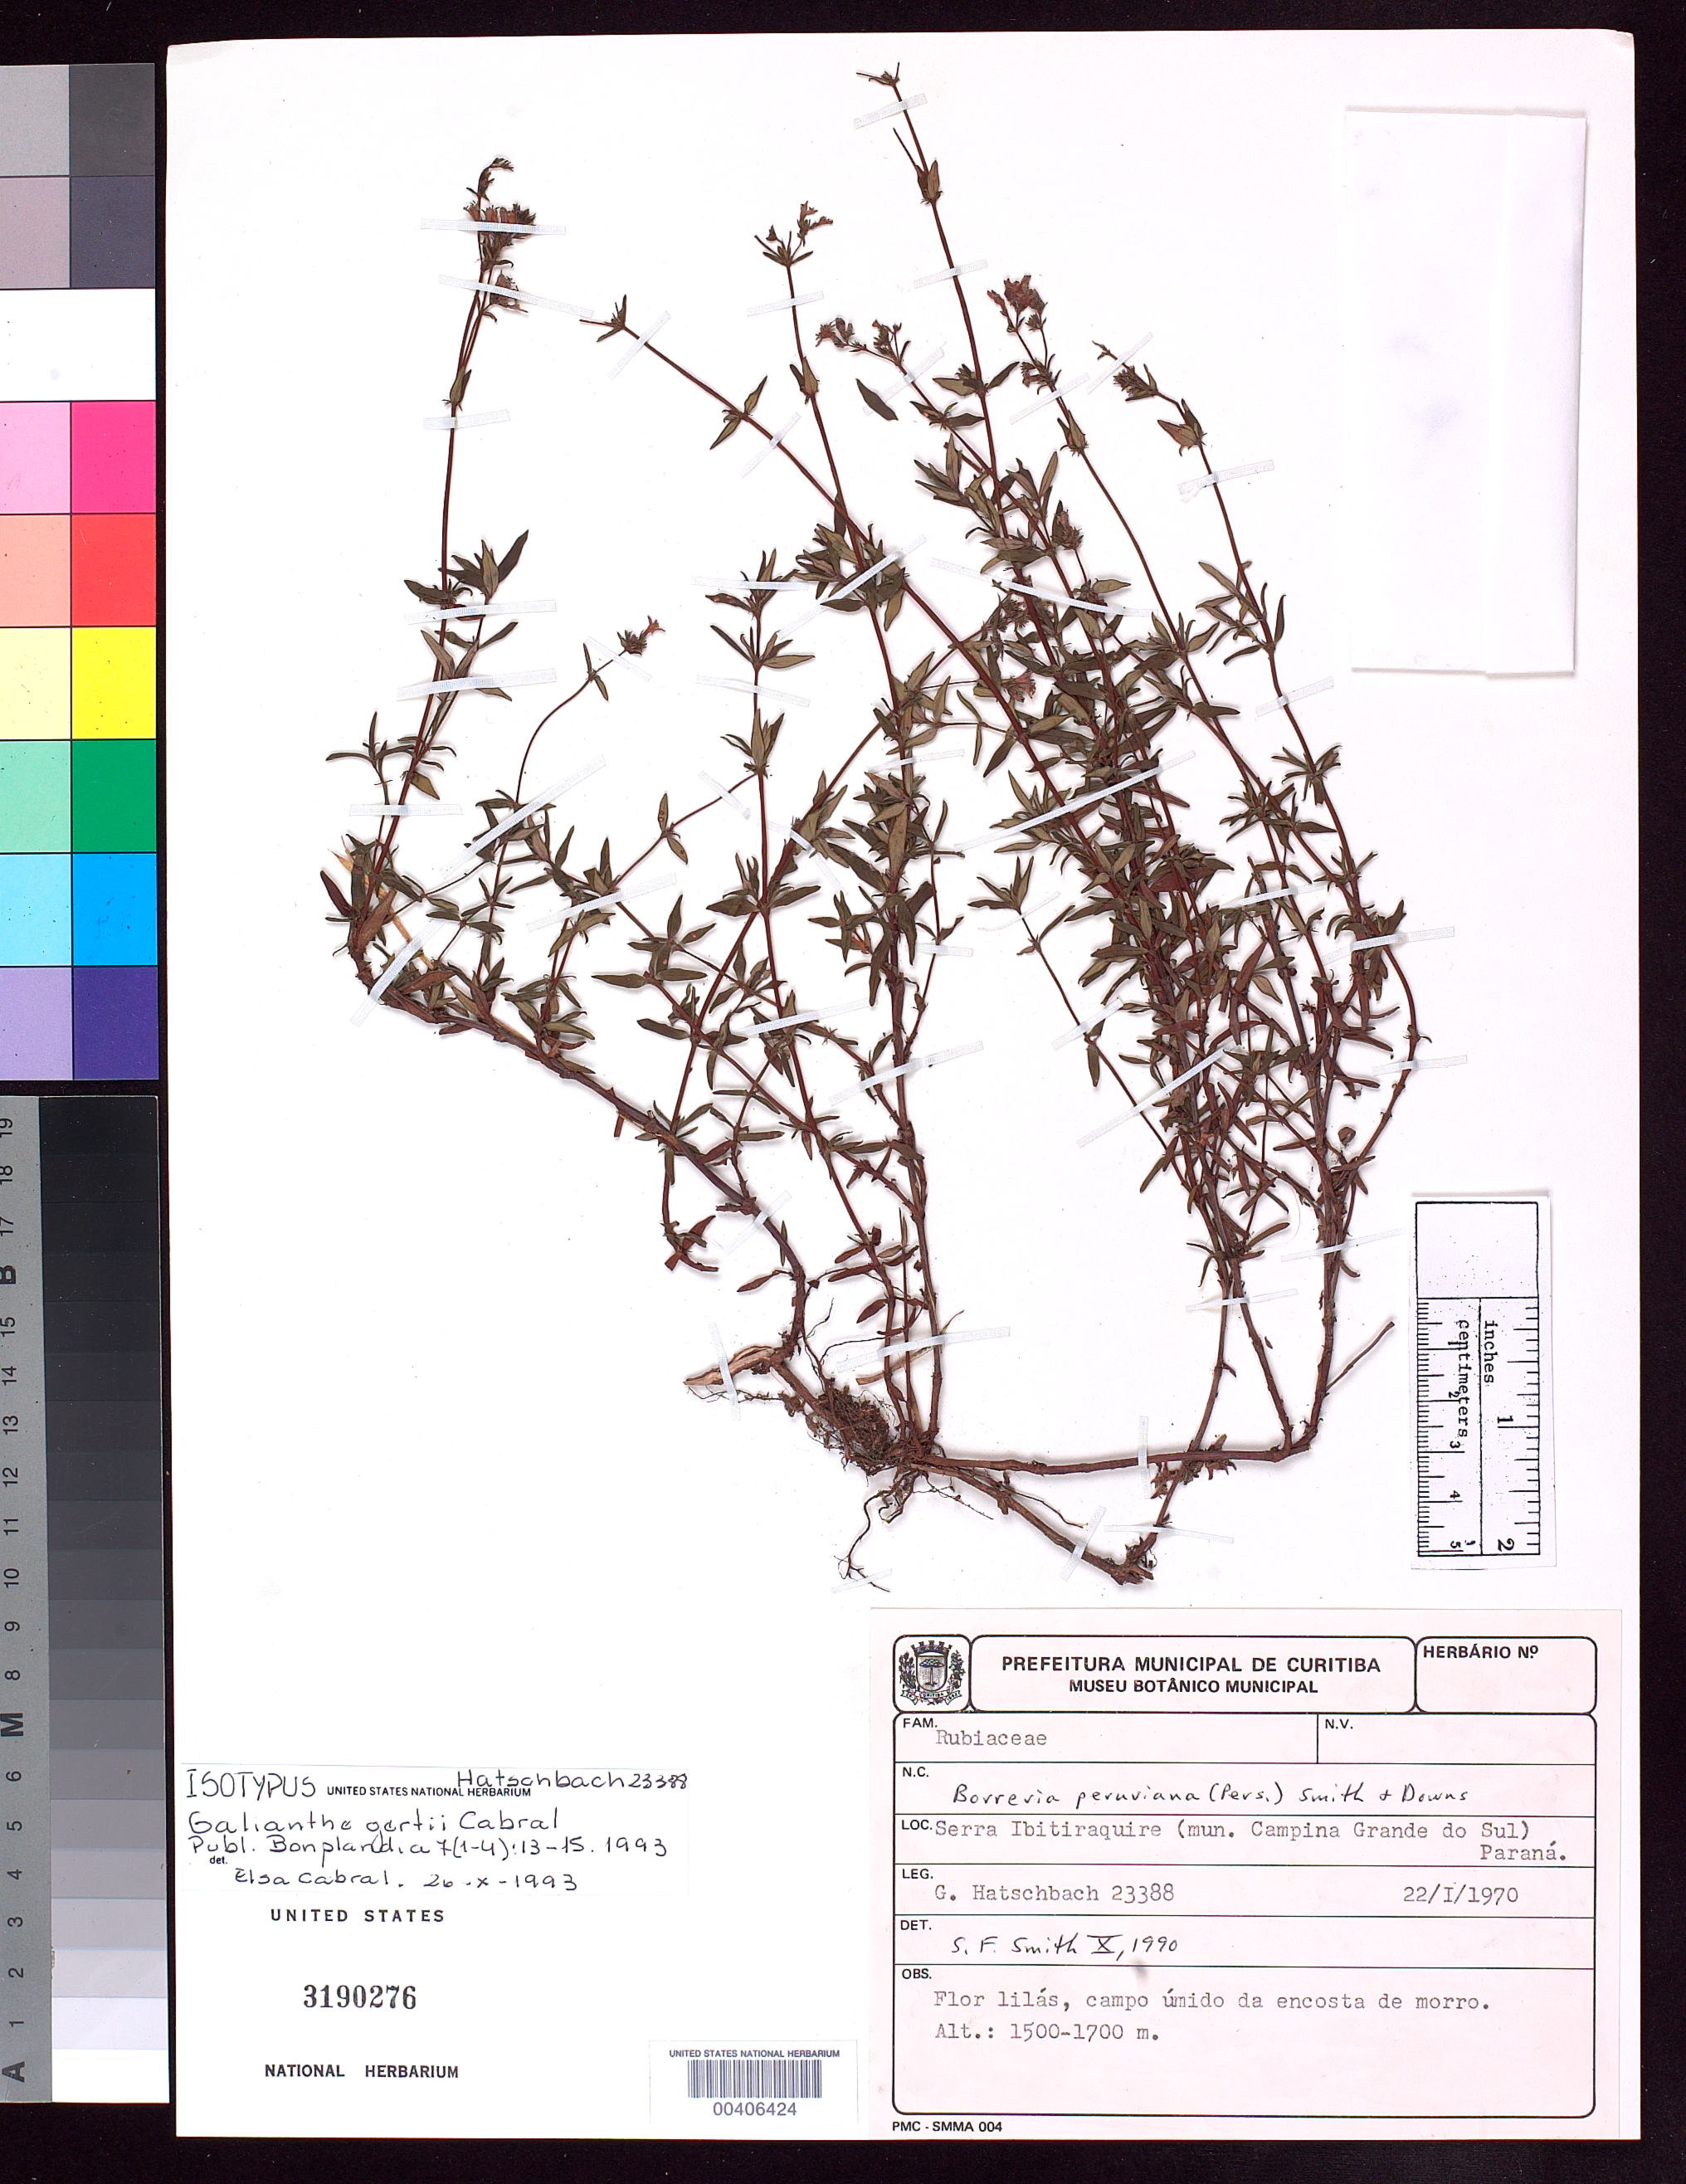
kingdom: Plantae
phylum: Tracheophyta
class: Magnoliopsida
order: Gentianales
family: Rubiaceae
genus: Galianthe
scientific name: Galianthe gertii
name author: E.L. Cabral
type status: Isotype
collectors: G. Hatschbach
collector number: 23388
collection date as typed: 22 Jan 1970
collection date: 1970-01-22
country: Brazil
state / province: Paraná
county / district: Campina Grande do Sul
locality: Serra Ibitiraquire.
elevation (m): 1500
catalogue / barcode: US 3190276